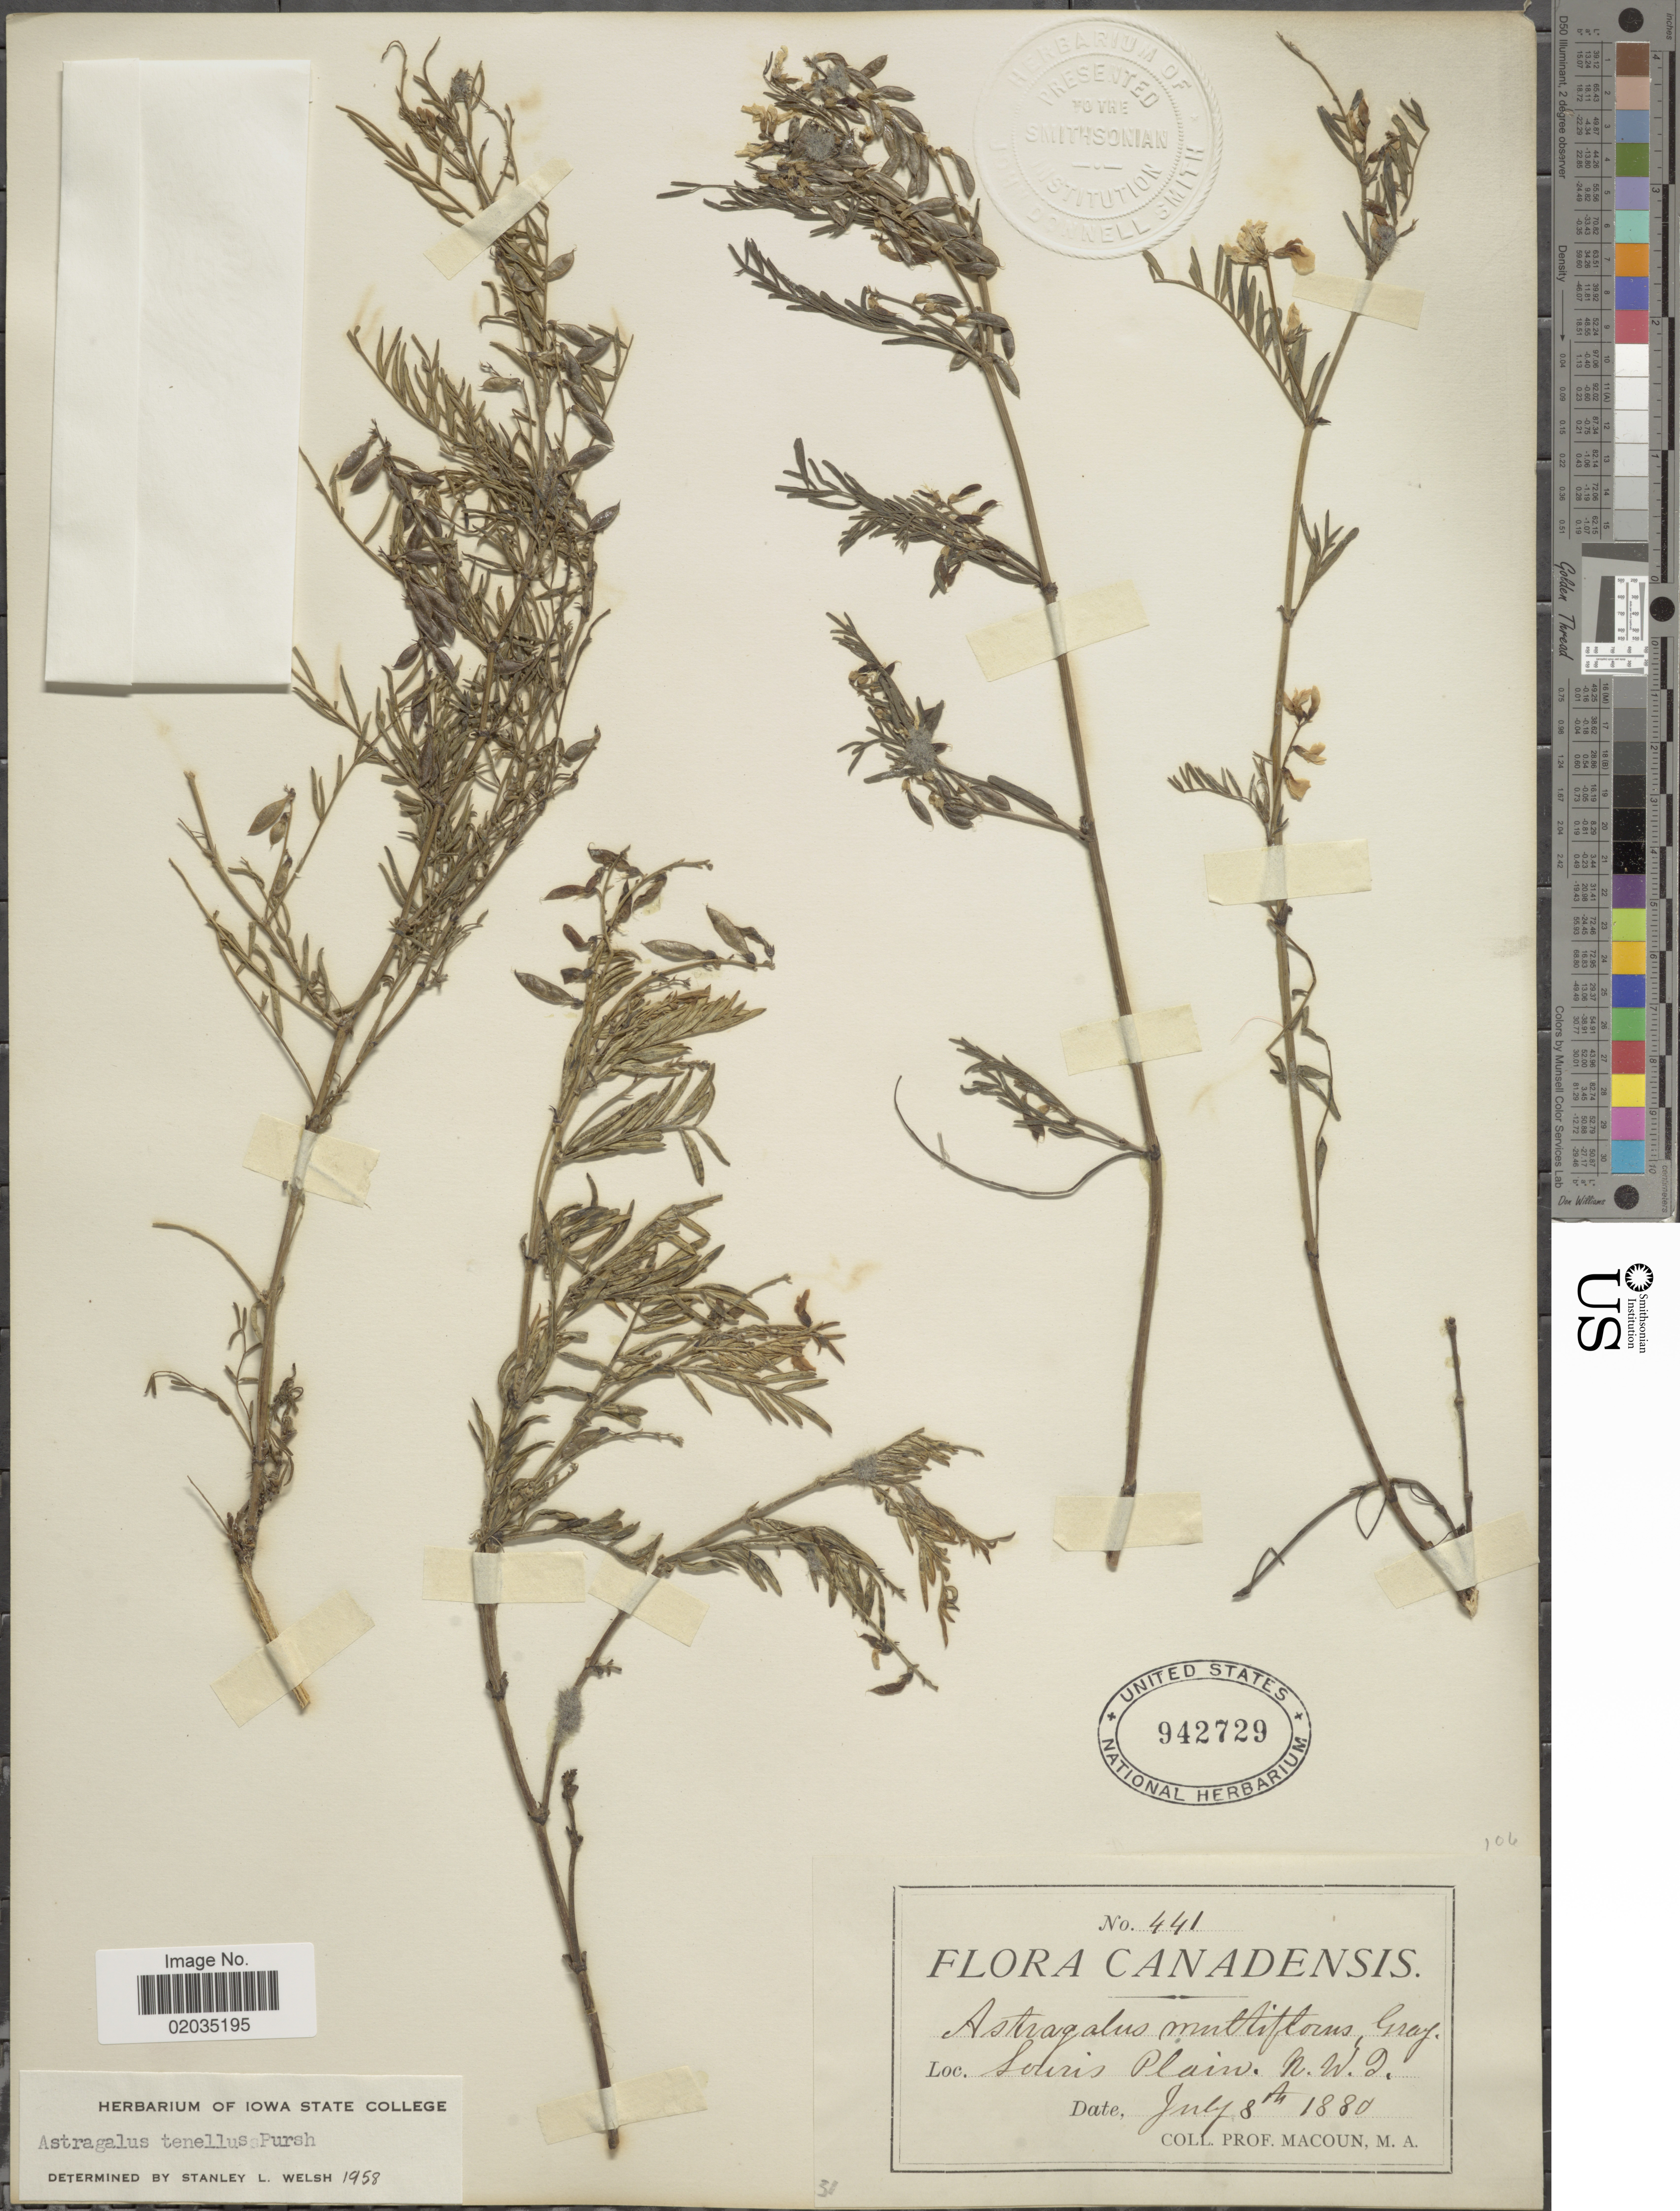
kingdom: Plantae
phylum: Tracheophyta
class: Magnoliopsida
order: Fabales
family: Fabaceae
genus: Astragalus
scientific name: Astragalus tenellus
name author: Pursh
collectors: -- Macoun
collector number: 441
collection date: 1880-06-08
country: Canada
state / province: Northwest Territories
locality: Souris Plain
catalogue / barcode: US 942729